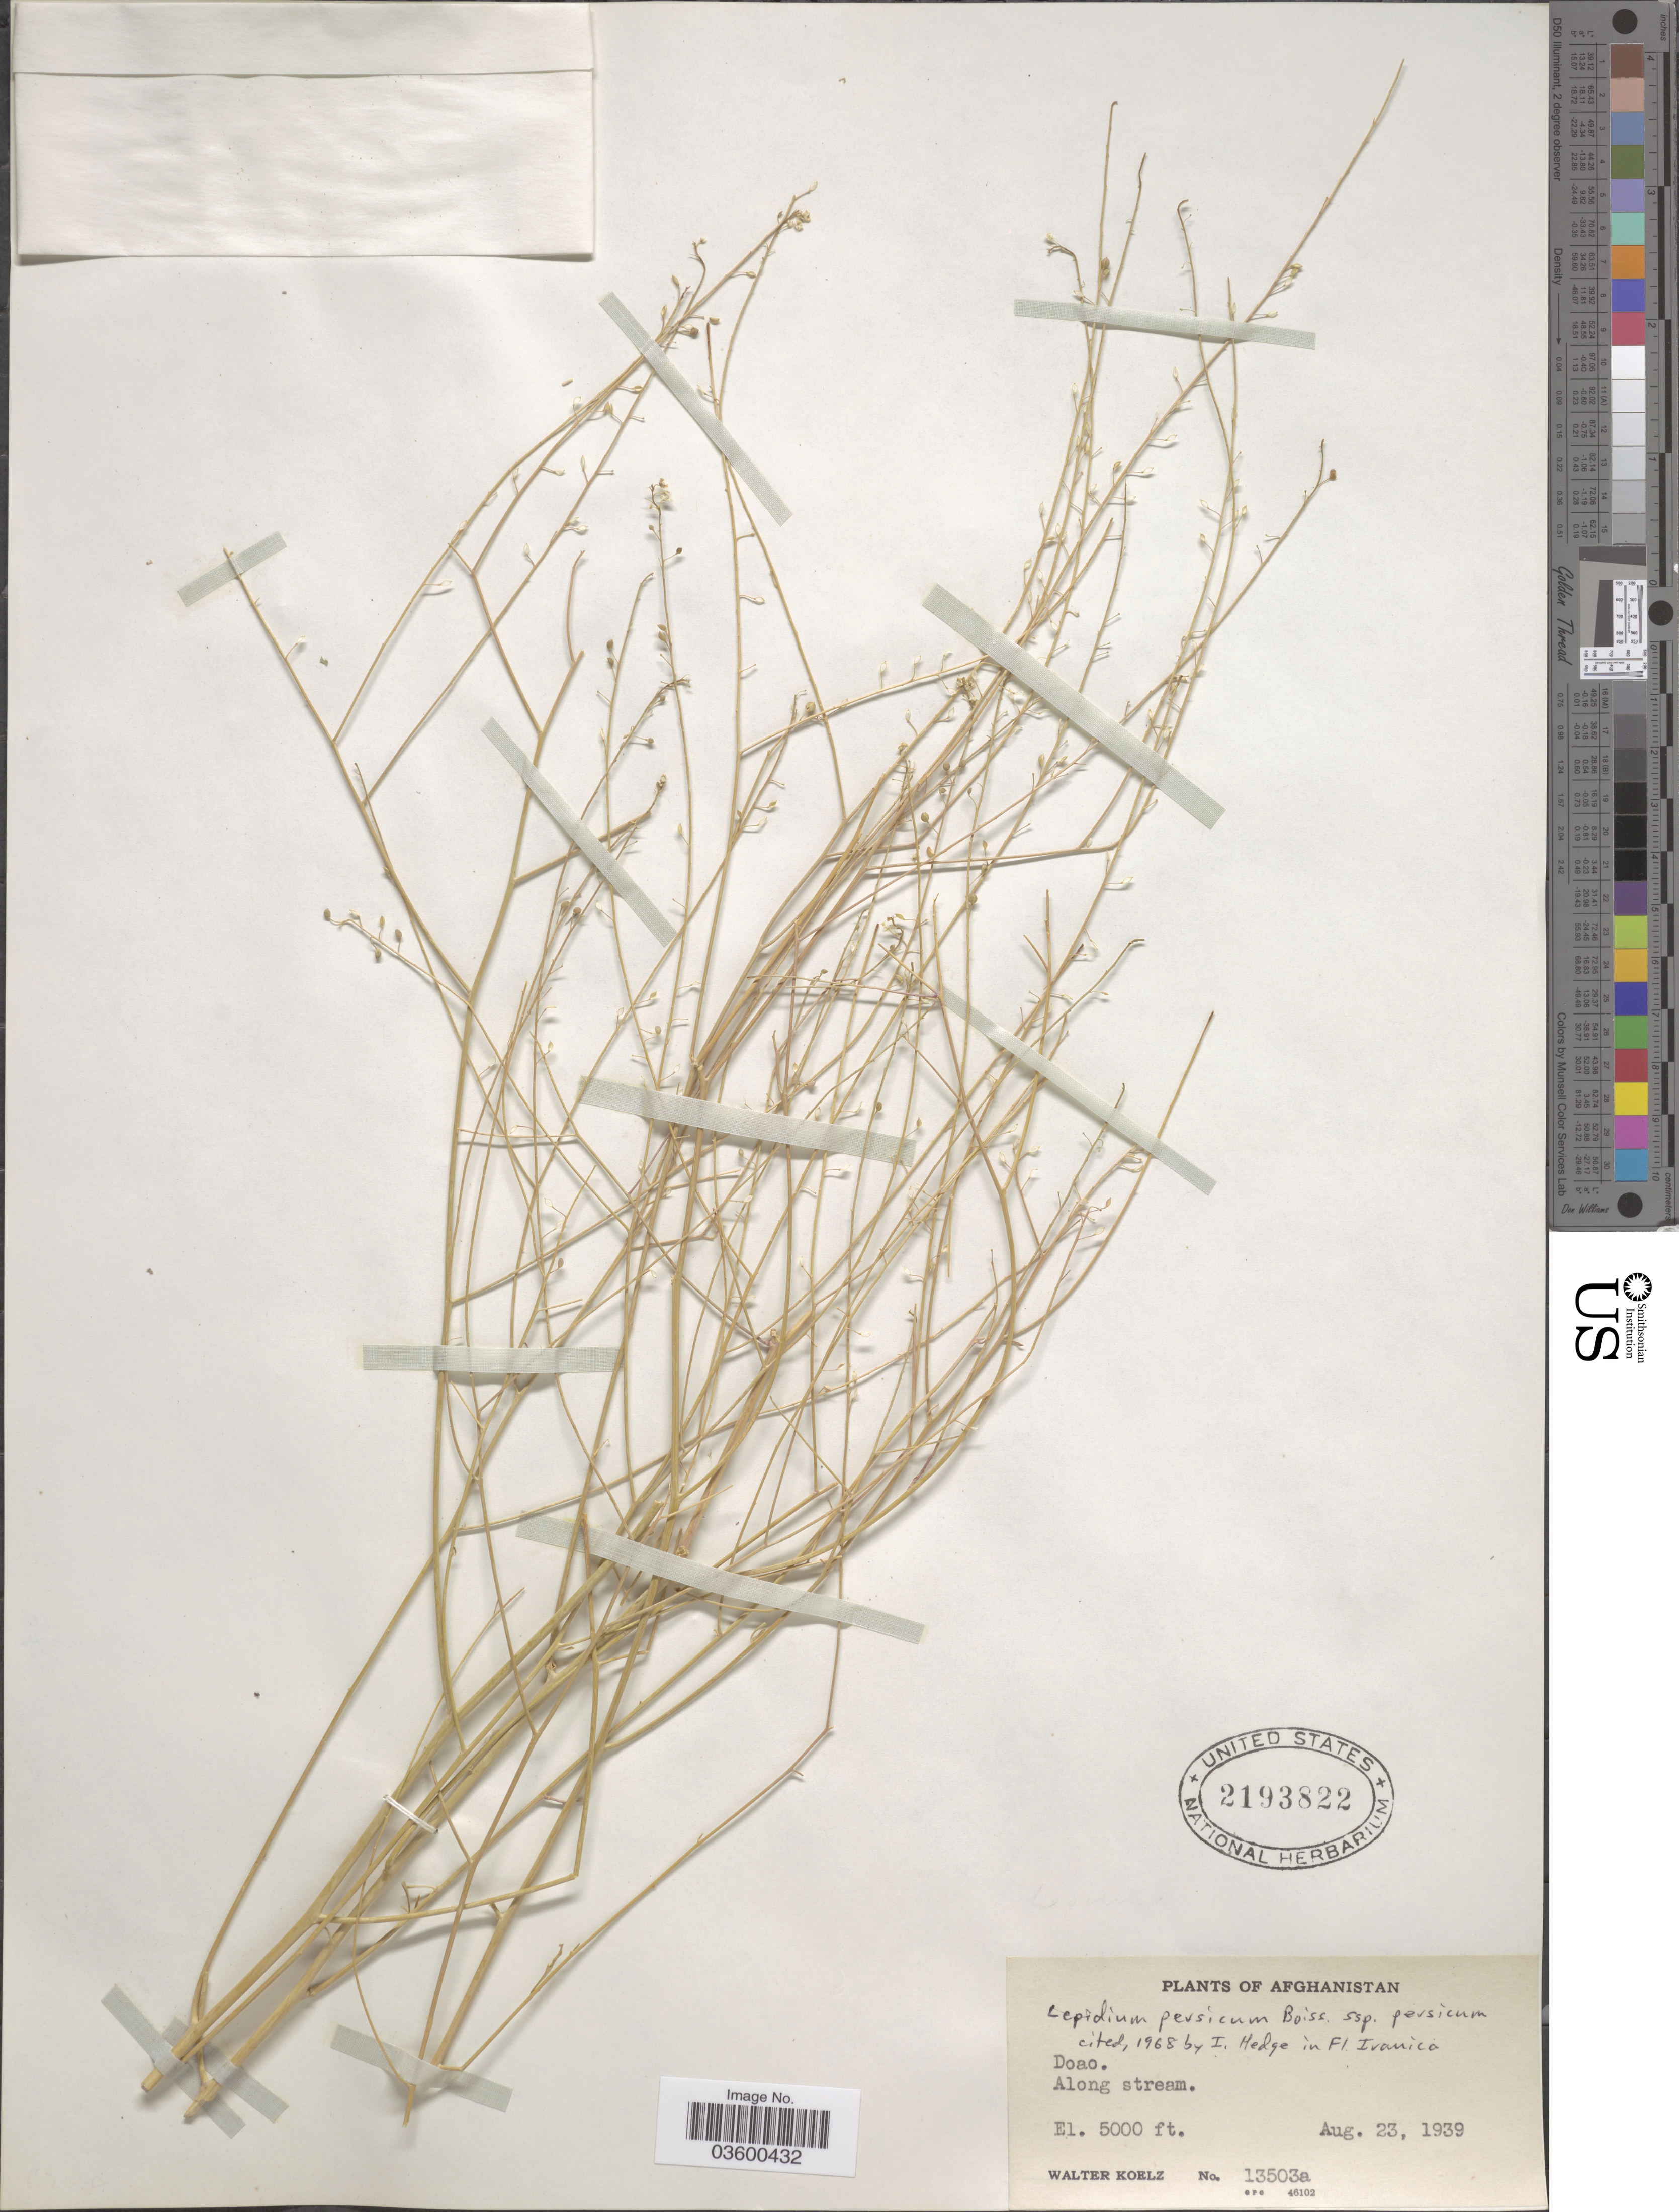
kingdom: Plantae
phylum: Tracheophyta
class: Magnoliopsida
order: Brassicales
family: Brassicaceae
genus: Lepidium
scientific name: Lepidium persicum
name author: Boiss.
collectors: W. N. Koelz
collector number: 13503a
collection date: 1939-08-23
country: Afghanistan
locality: Doao.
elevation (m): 1524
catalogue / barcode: US 2193822